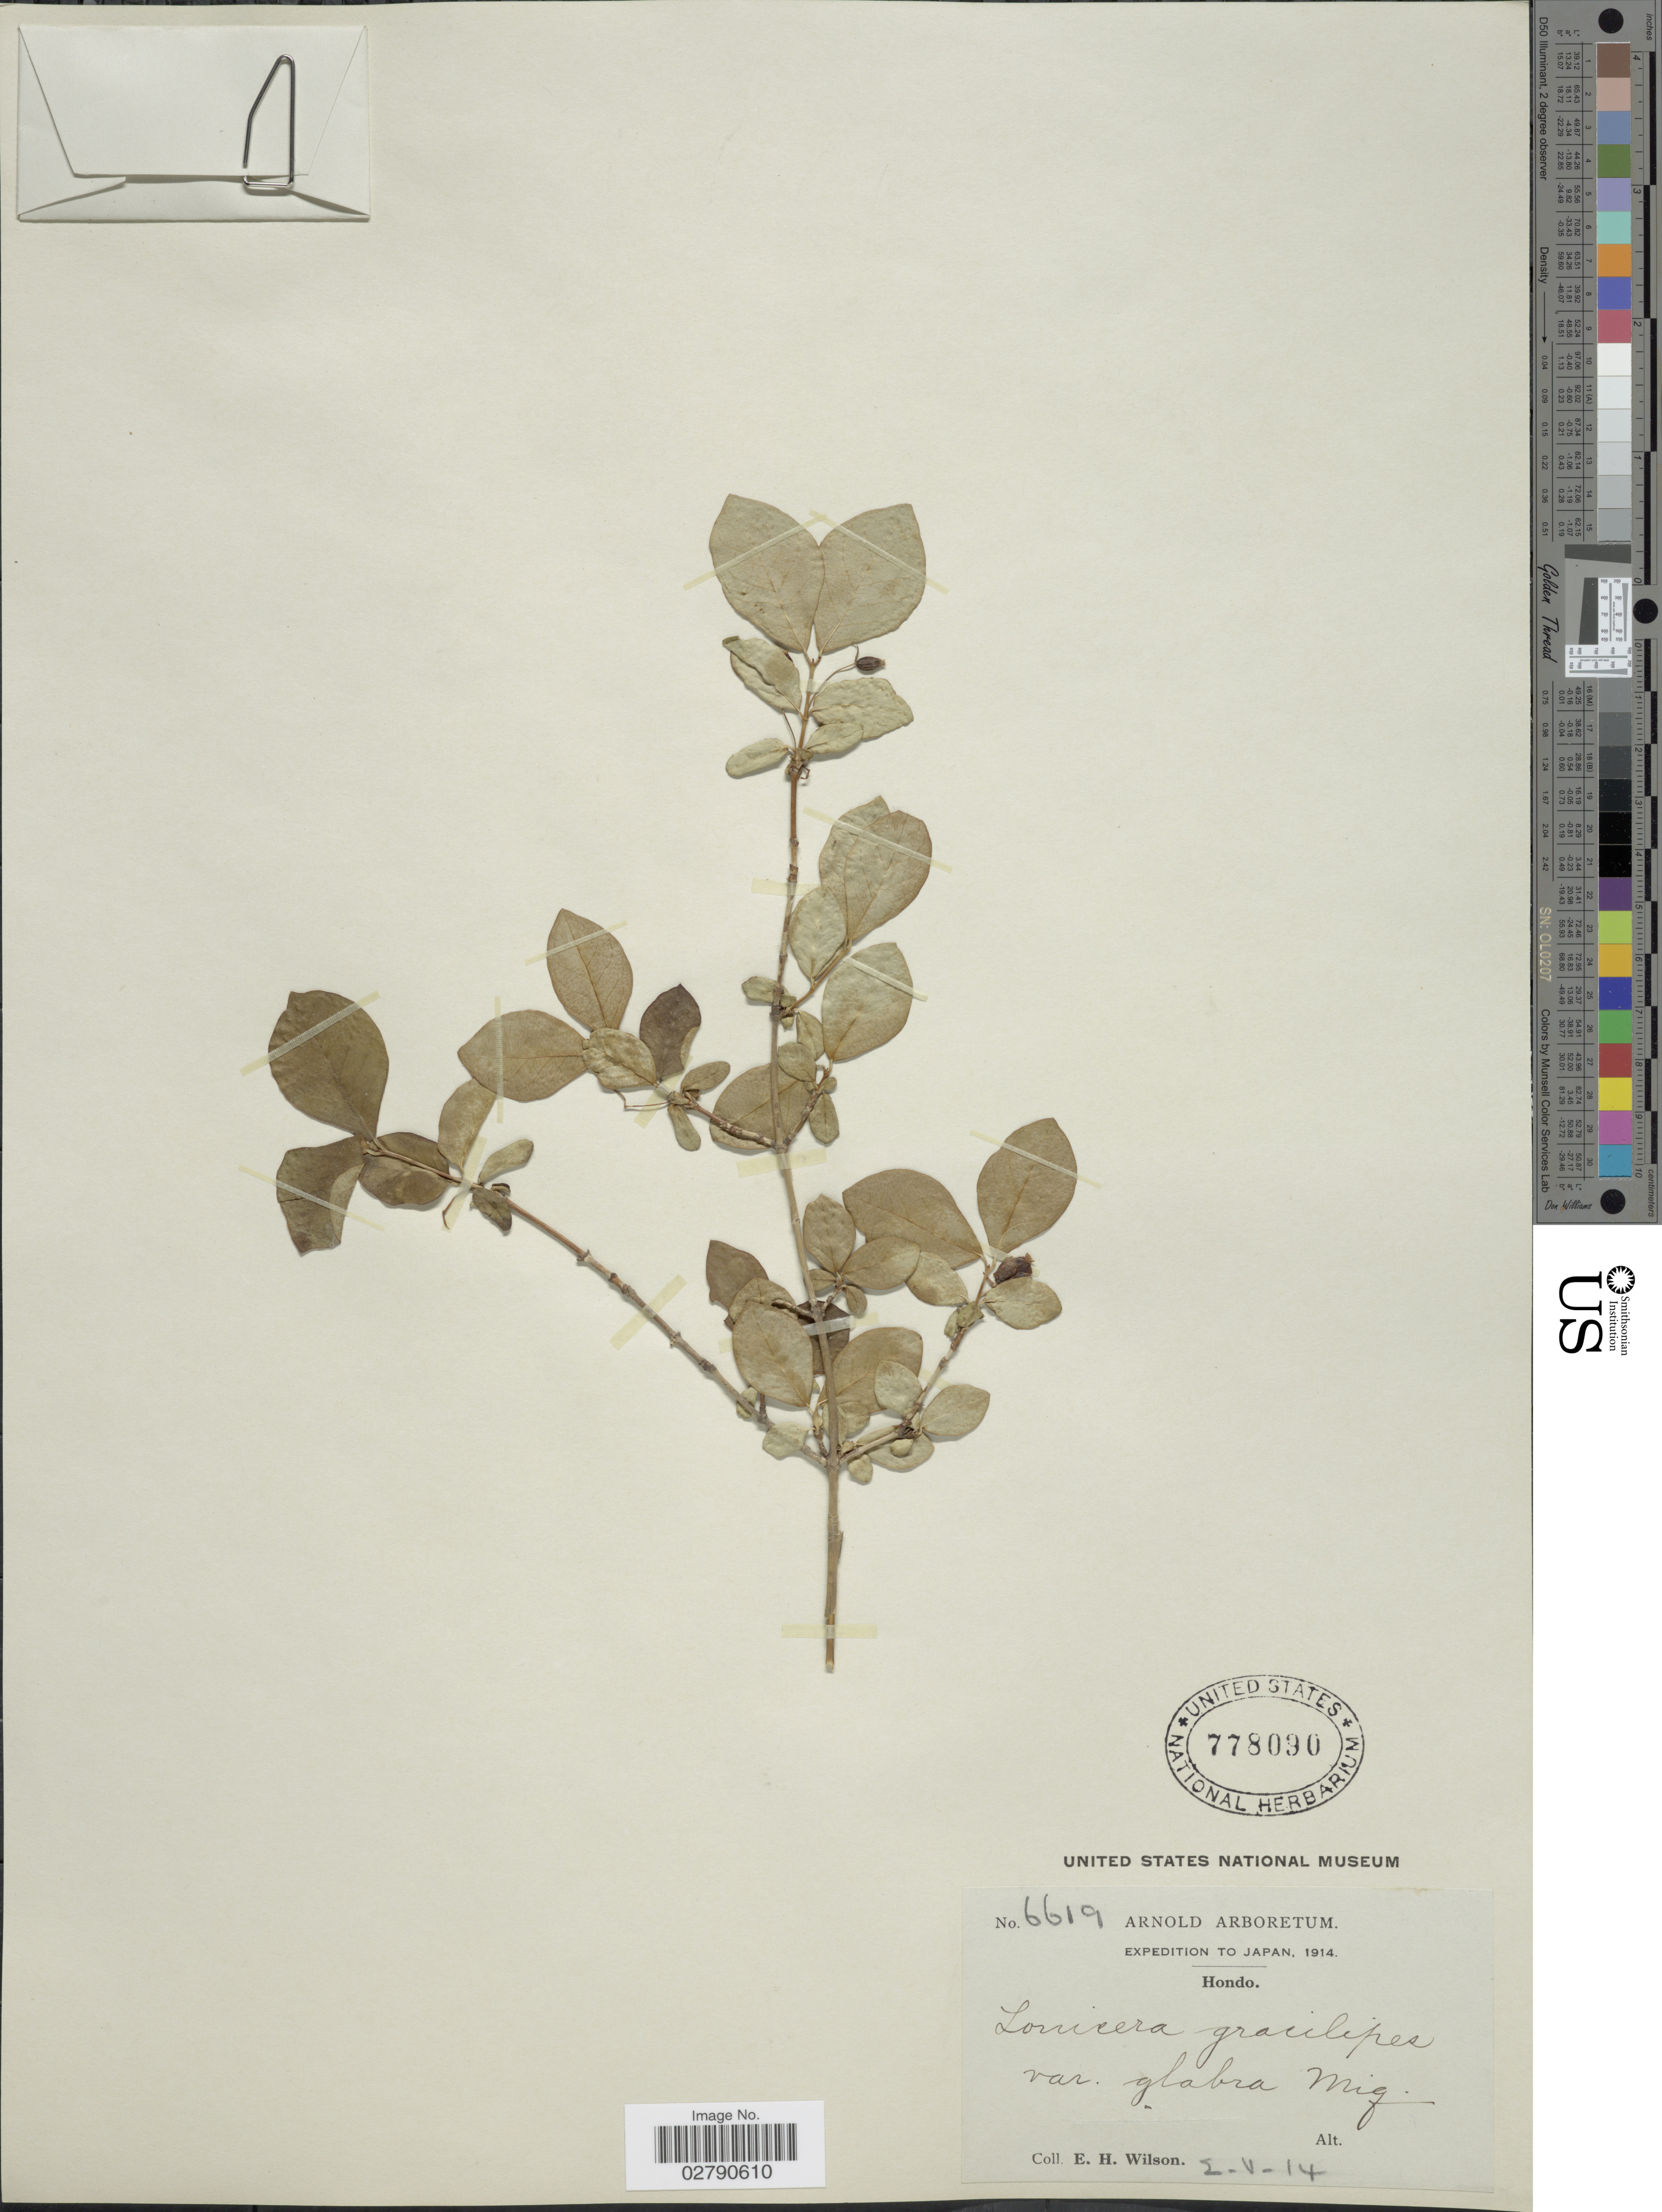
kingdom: Plantae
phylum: Tracheophyta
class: Magnoliopsida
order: Dipsacales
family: Caprifoliaceae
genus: Lonicera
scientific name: Lonicera gracilipes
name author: Miq.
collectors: E. Wilson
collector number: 6619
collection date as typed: Transcribed d/m/y: 2/5/14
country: Japan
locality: Hondo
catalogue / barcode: US 778090